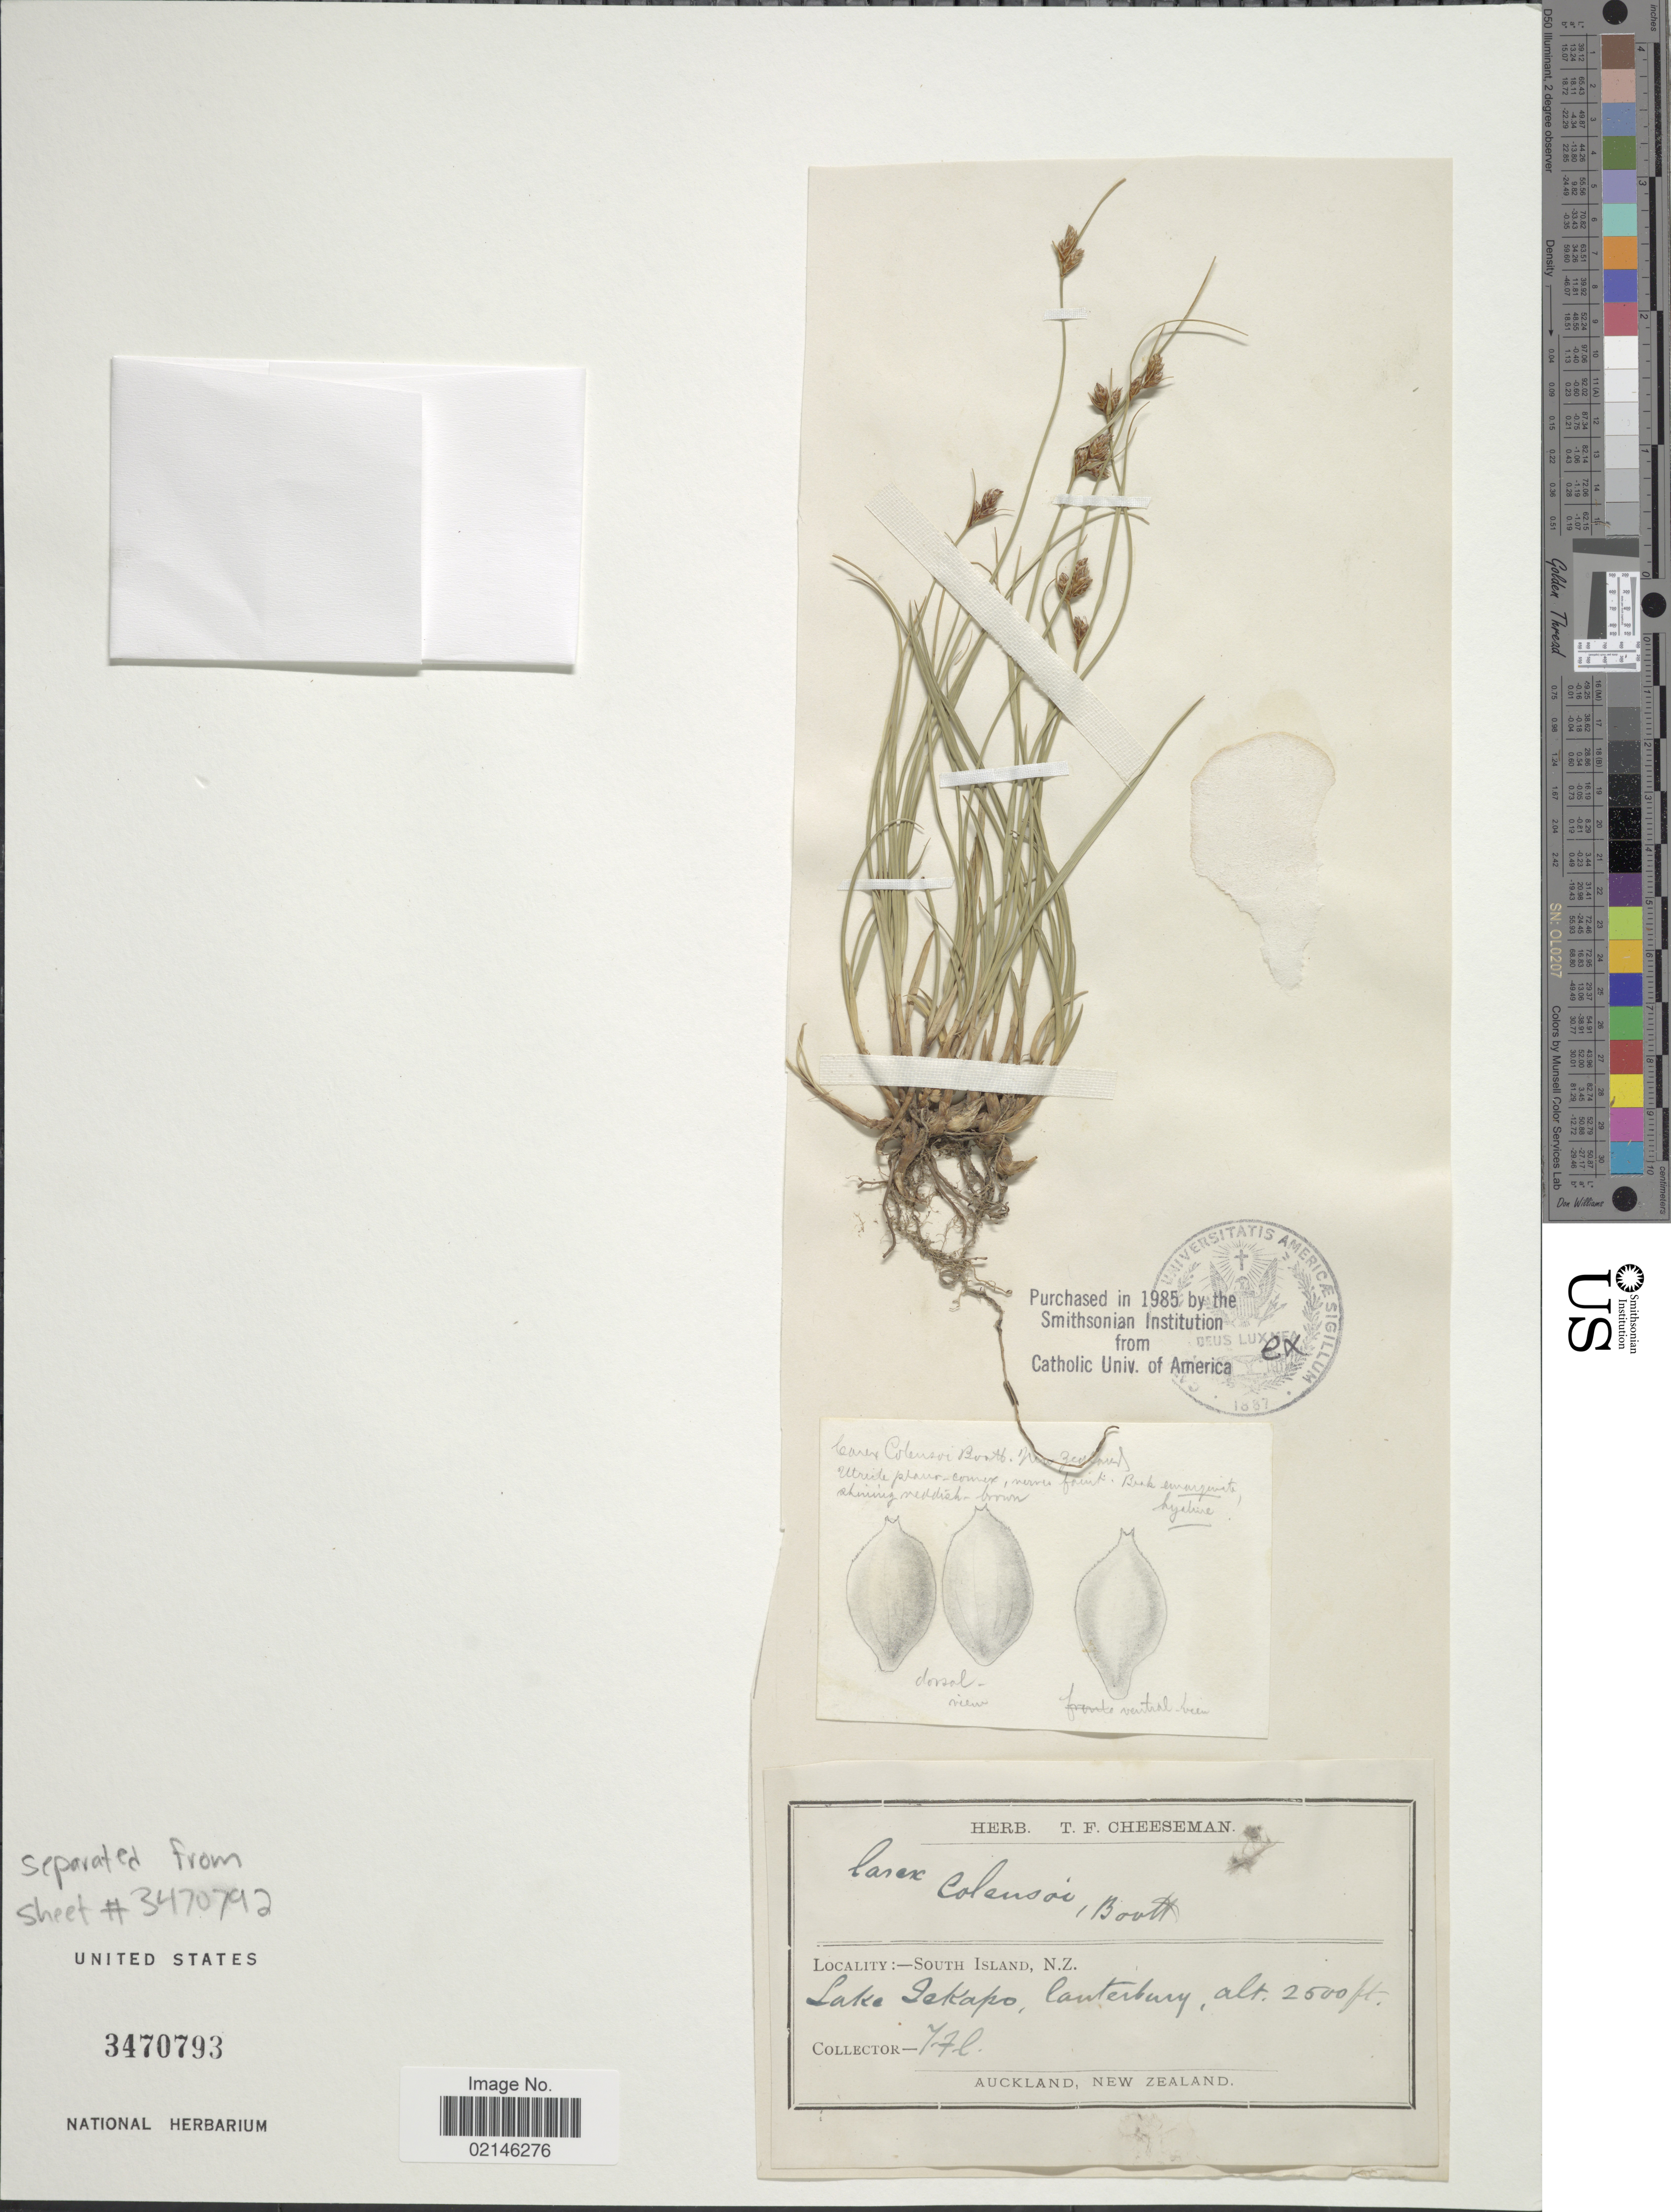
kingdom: Plantae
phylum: Tracheophyta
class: Liliopsida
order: Poales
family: Cyperaceae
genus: Carex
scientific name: Carex colensoi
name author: Boott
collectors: T. F. Cheeseman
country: New Zealand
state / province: Canterbury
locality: South Island. Lake Tekapo. Canterbury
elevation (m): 762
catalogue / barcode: US 3470793